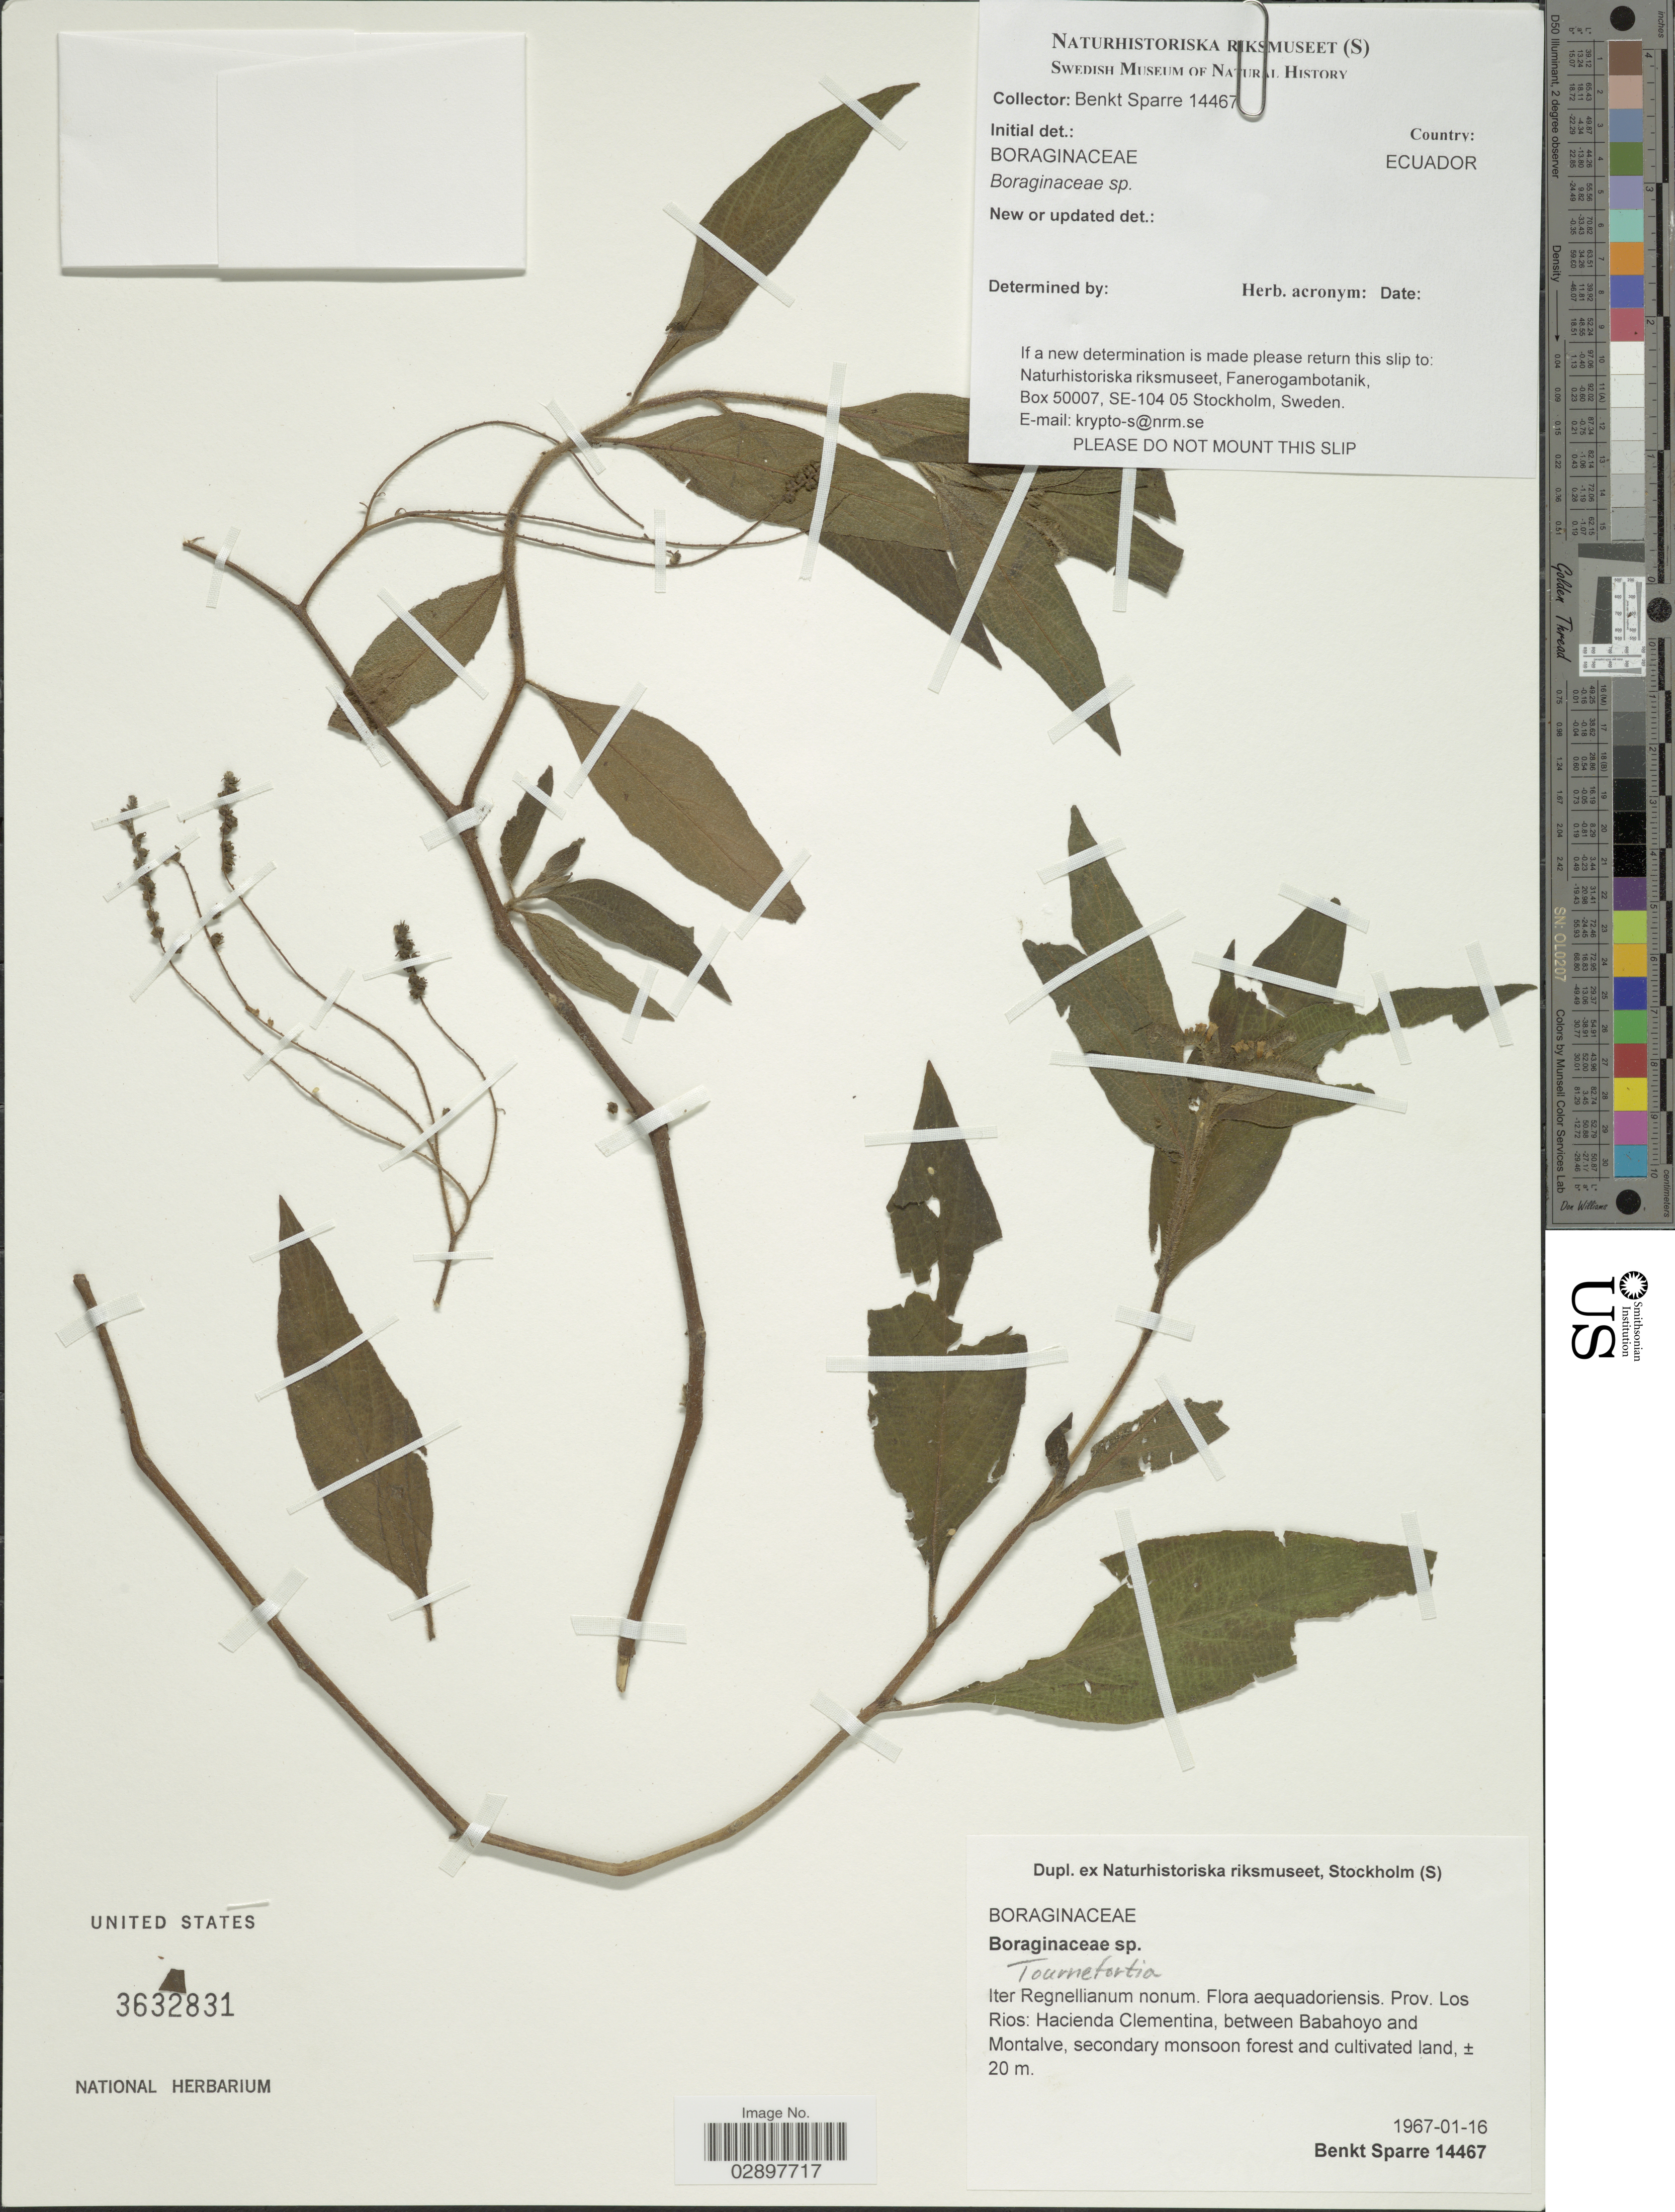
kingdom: Plantae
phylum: Tracheophyta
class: Magnoliopsida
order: Boraginales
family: Heliotropiaceae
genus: Tournefortia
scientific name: Tournefortia sp.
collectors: B. Sparre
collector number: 14467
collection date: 1967-01-16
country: Ecuador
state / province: Los Ríos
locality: Hacienda Clementina, between Babahoyo and Montalve.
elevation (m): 20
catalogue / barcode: US 3632831